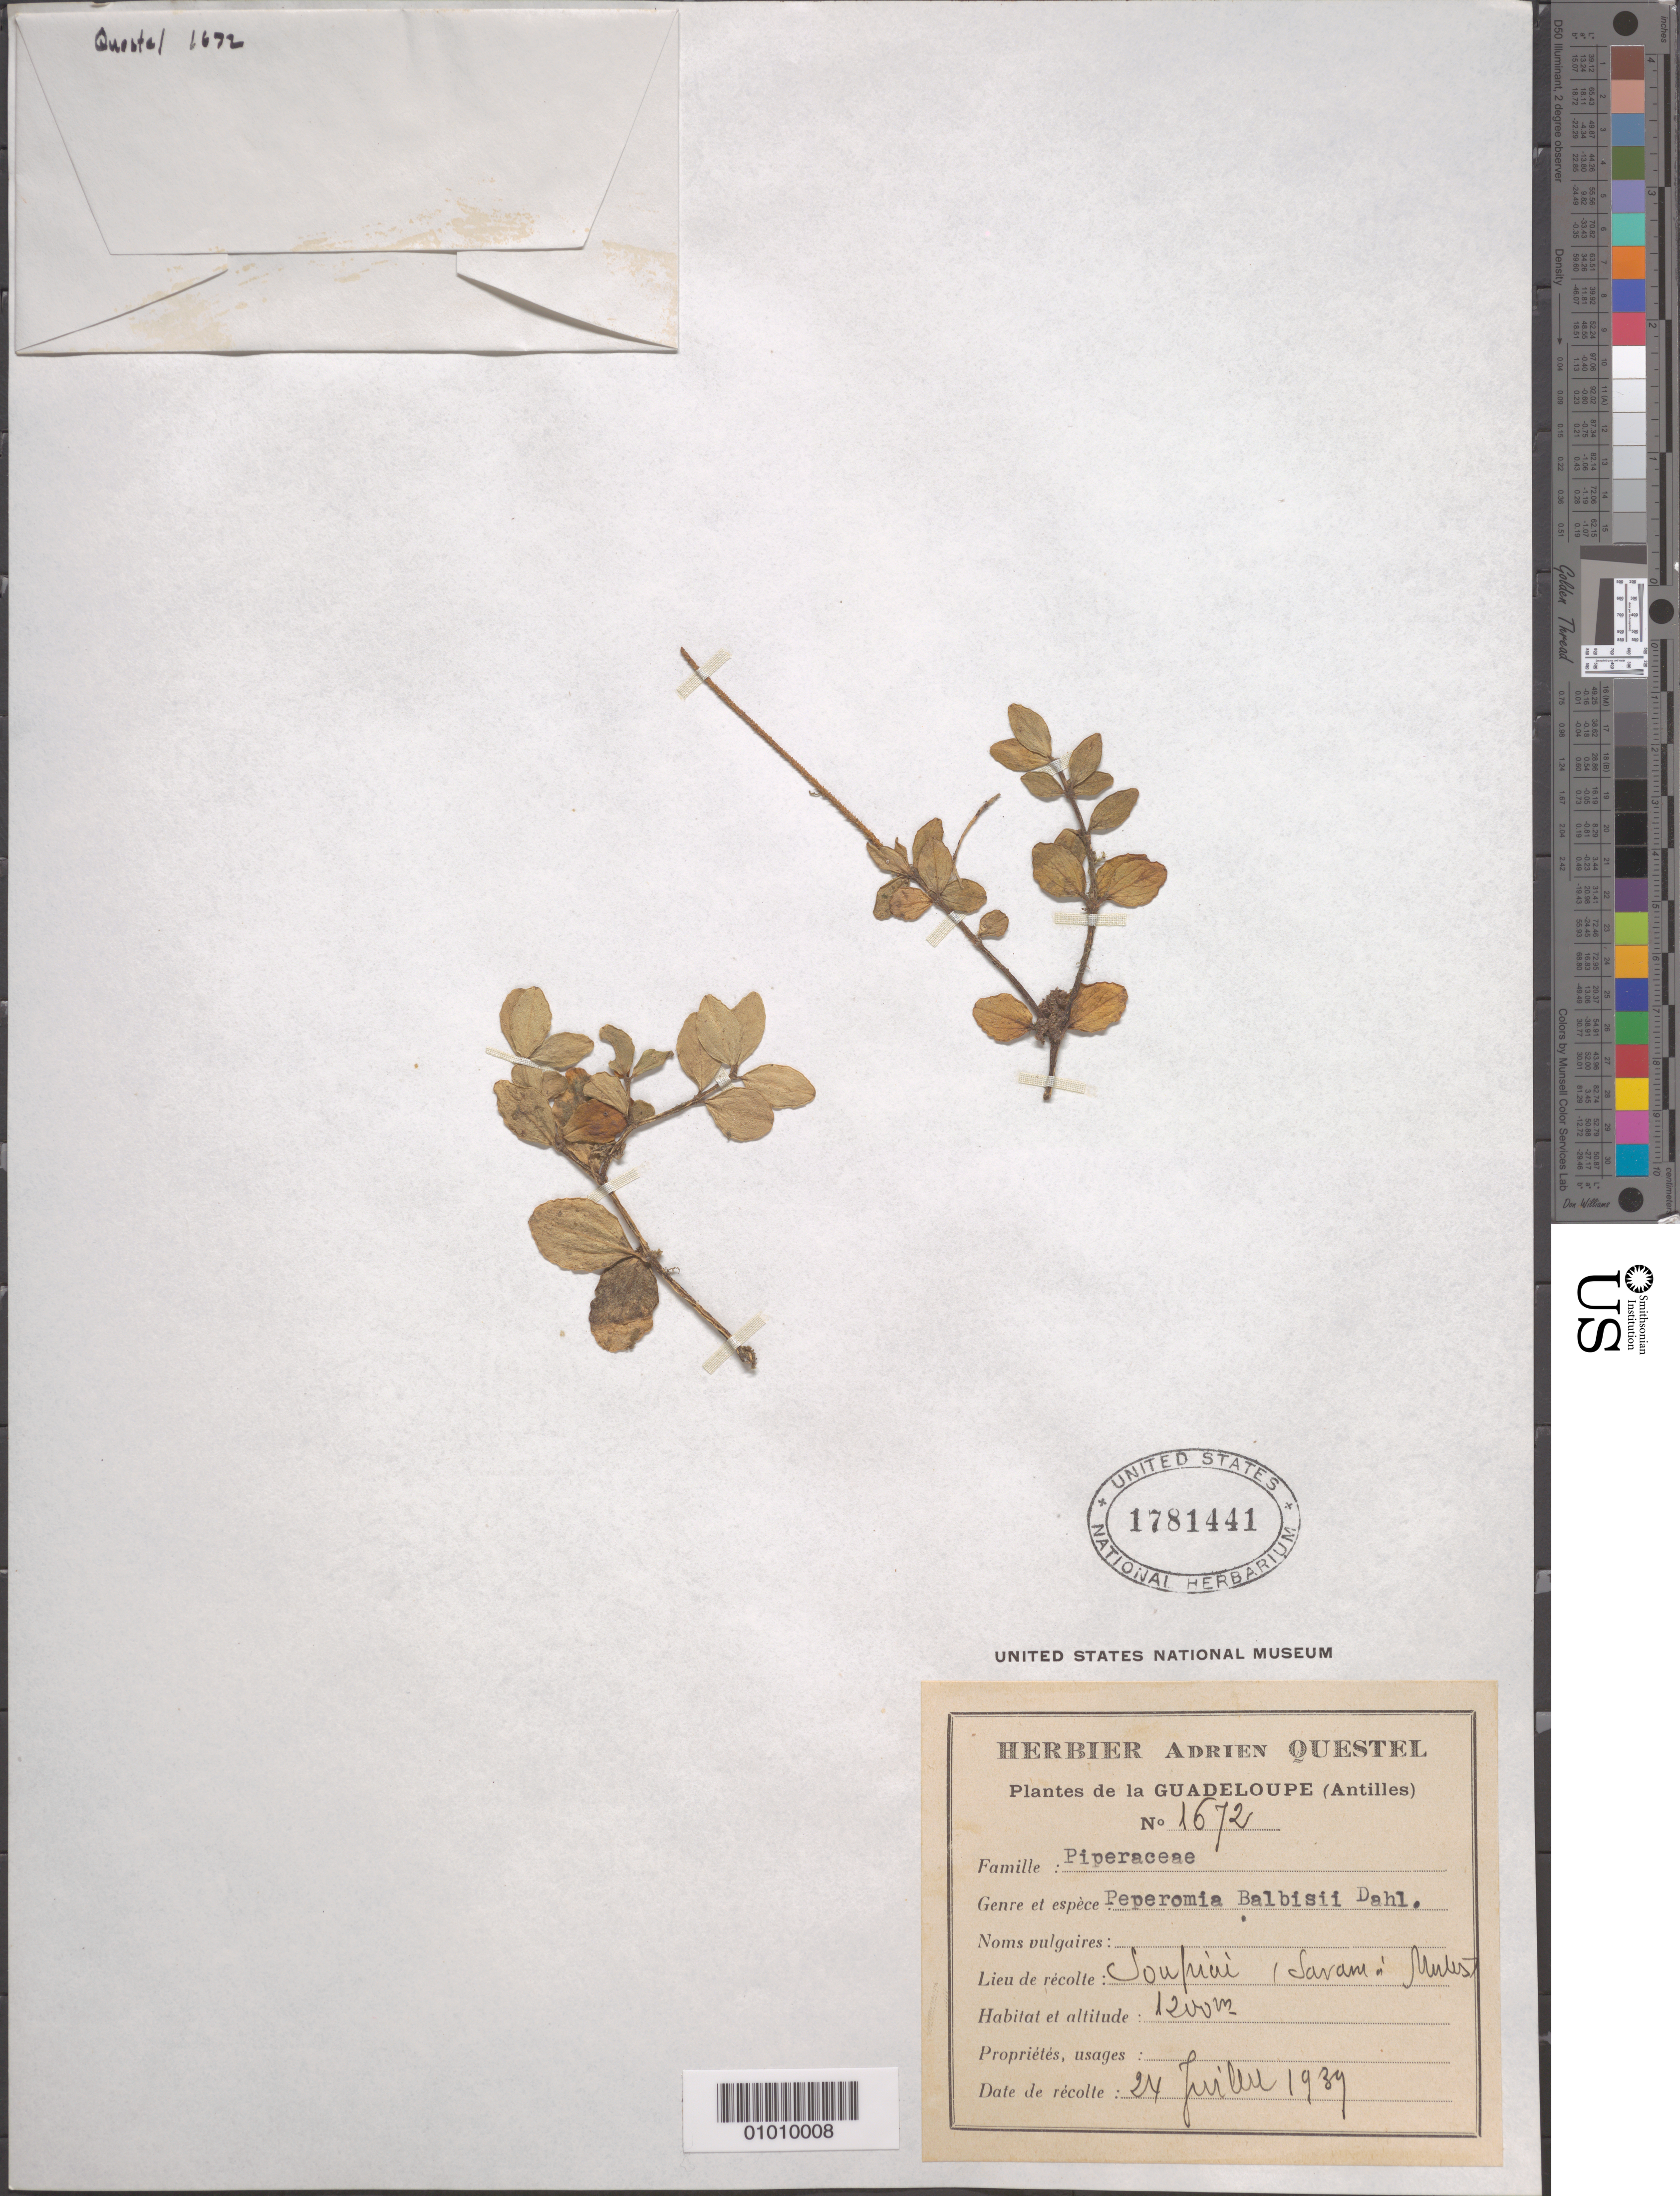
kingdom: Plantae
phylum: Tracheophyta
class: Magnoliopsida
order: Piperales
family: Piperaceae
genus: Peperomia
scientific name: Peperomia balbisii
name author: Dahlst.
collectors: A. Questel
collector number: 1672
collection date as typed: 24 Jul 1939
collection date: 1939-07-24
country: Guadeloupe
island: Basse Terre [Guadeloupe]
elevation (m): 1200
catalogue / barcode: US 1781441